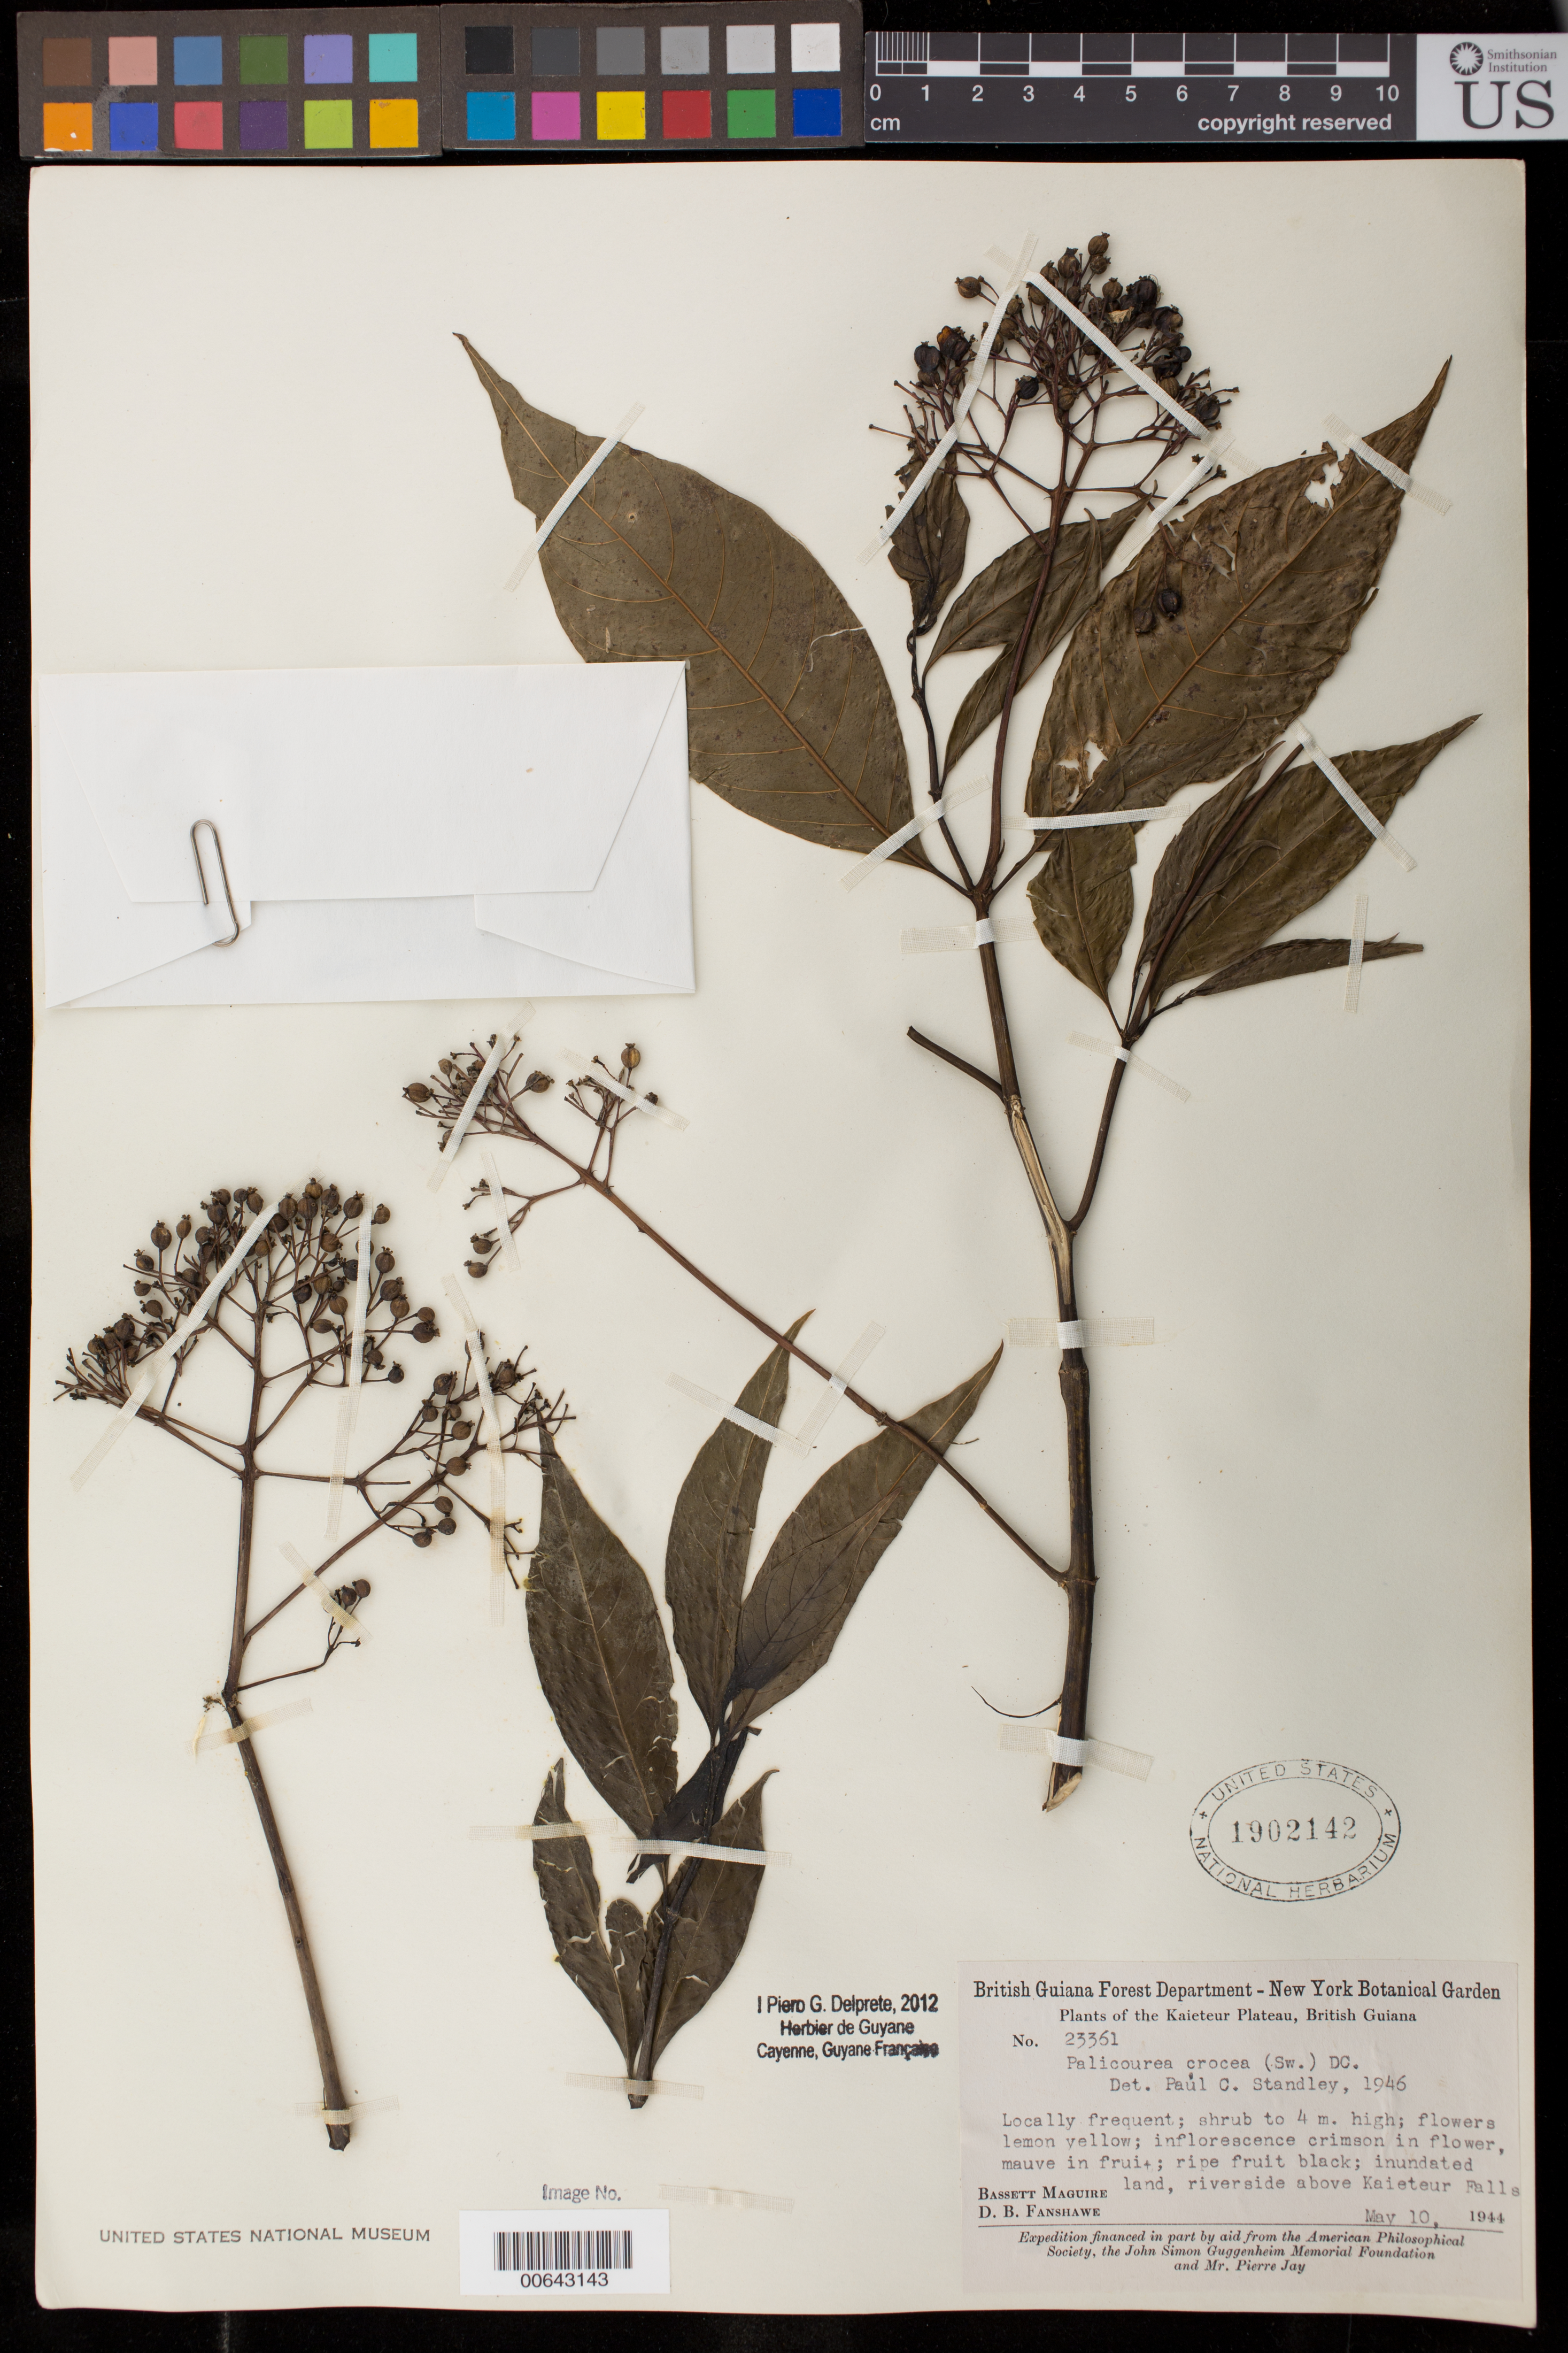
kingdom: Plantae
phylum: Tracheophyta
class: Magnoliopsida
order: Gentianales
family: Rubiaceae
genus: Palicourea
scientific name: Palicourea crocea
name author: (Sw.) Schult.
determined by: Standley, Paul C.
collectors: B. Maguire & D. B. Fanshawe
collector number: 23361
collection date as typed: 10-May-44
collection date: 1944-05-10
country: Guyana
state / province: Potaro-Siparuni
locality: Kaieteur Plateau, above Kaietuk, along Potaro River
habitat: Inundated land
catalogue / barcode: US 1902142